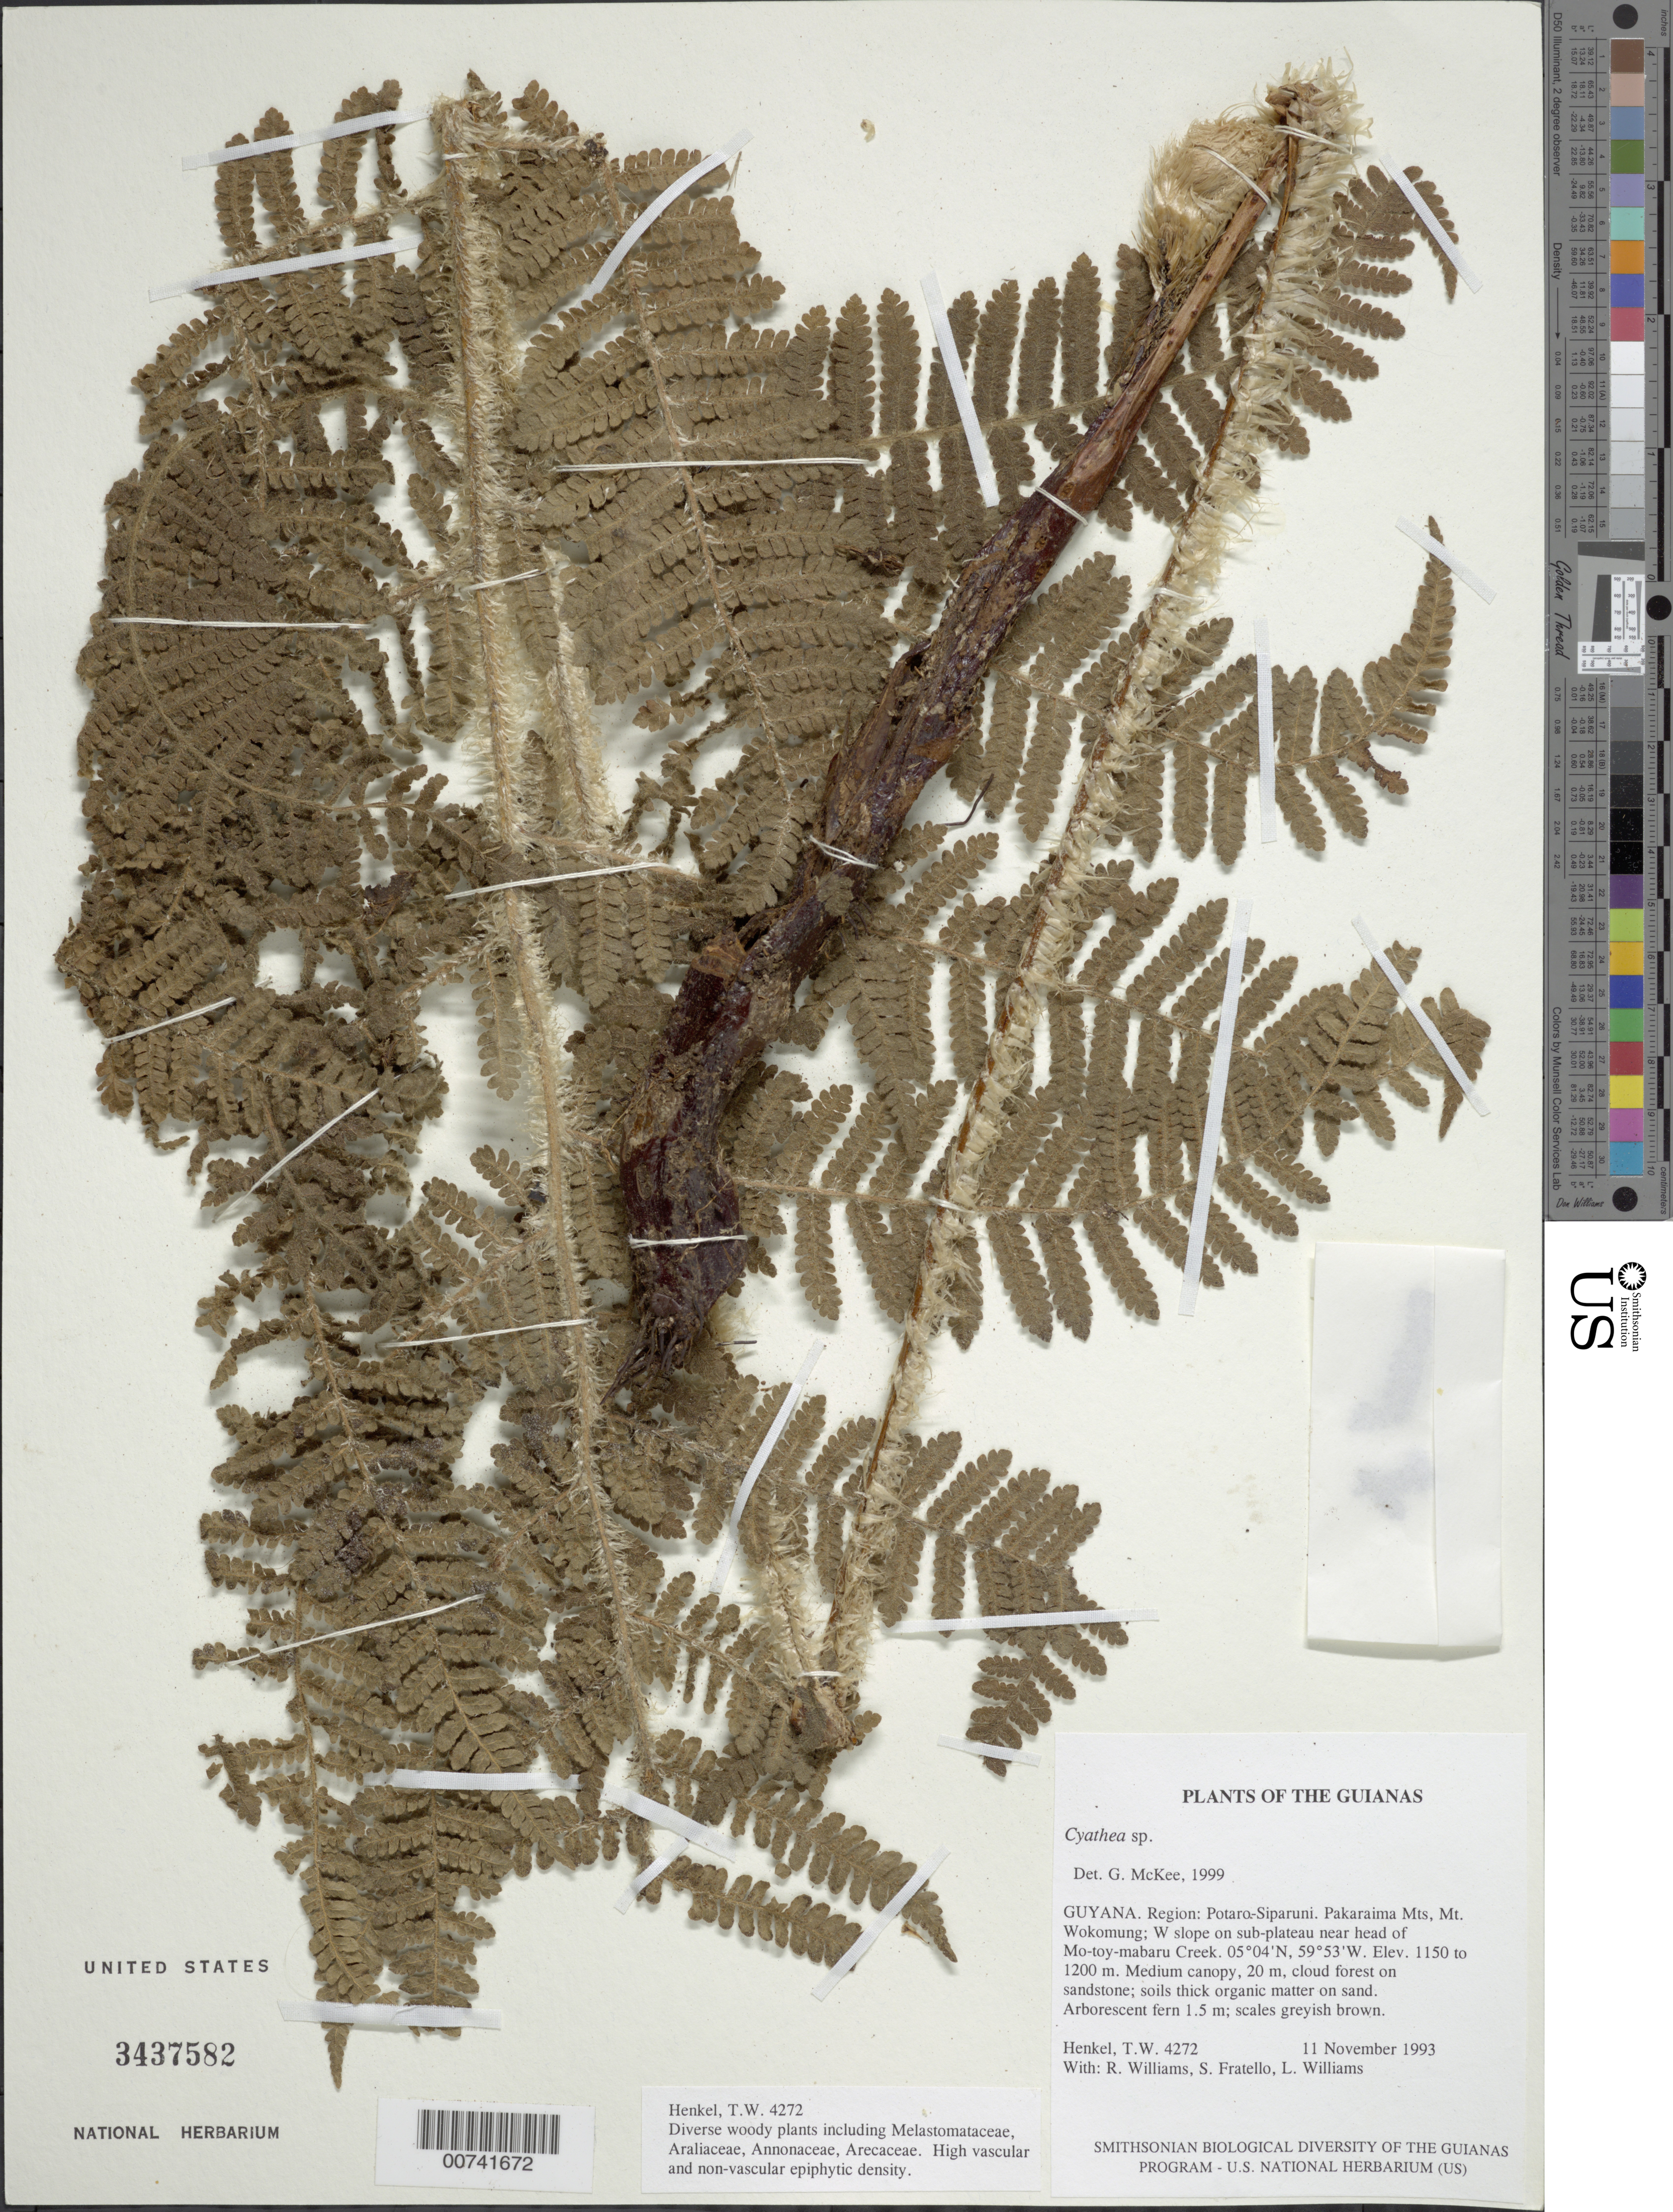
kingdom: Plantae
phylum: Tracheophyta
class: Polypodiopsida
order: Cyatheales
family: Cyatheaceae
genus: Cyathea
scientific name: Cyathea sp.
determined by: McKee, G. S., (US), NMNH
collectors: T. Henkel, R. Williams, S. Fratello & L. Williams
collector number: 4272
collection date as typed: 11 November 1993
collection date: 1993-11-11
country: Guyana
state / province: Potaro-Siparuni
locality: Pakaraima Mts, Mt. Wokomung; W slope on sub-plateau near head of Mo-toy-mabaru Creek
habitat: Medium canopy, 20 m, cloud forest on sandstone; soils thick organic matter on sand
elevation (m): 1150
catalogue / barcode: US 3437582